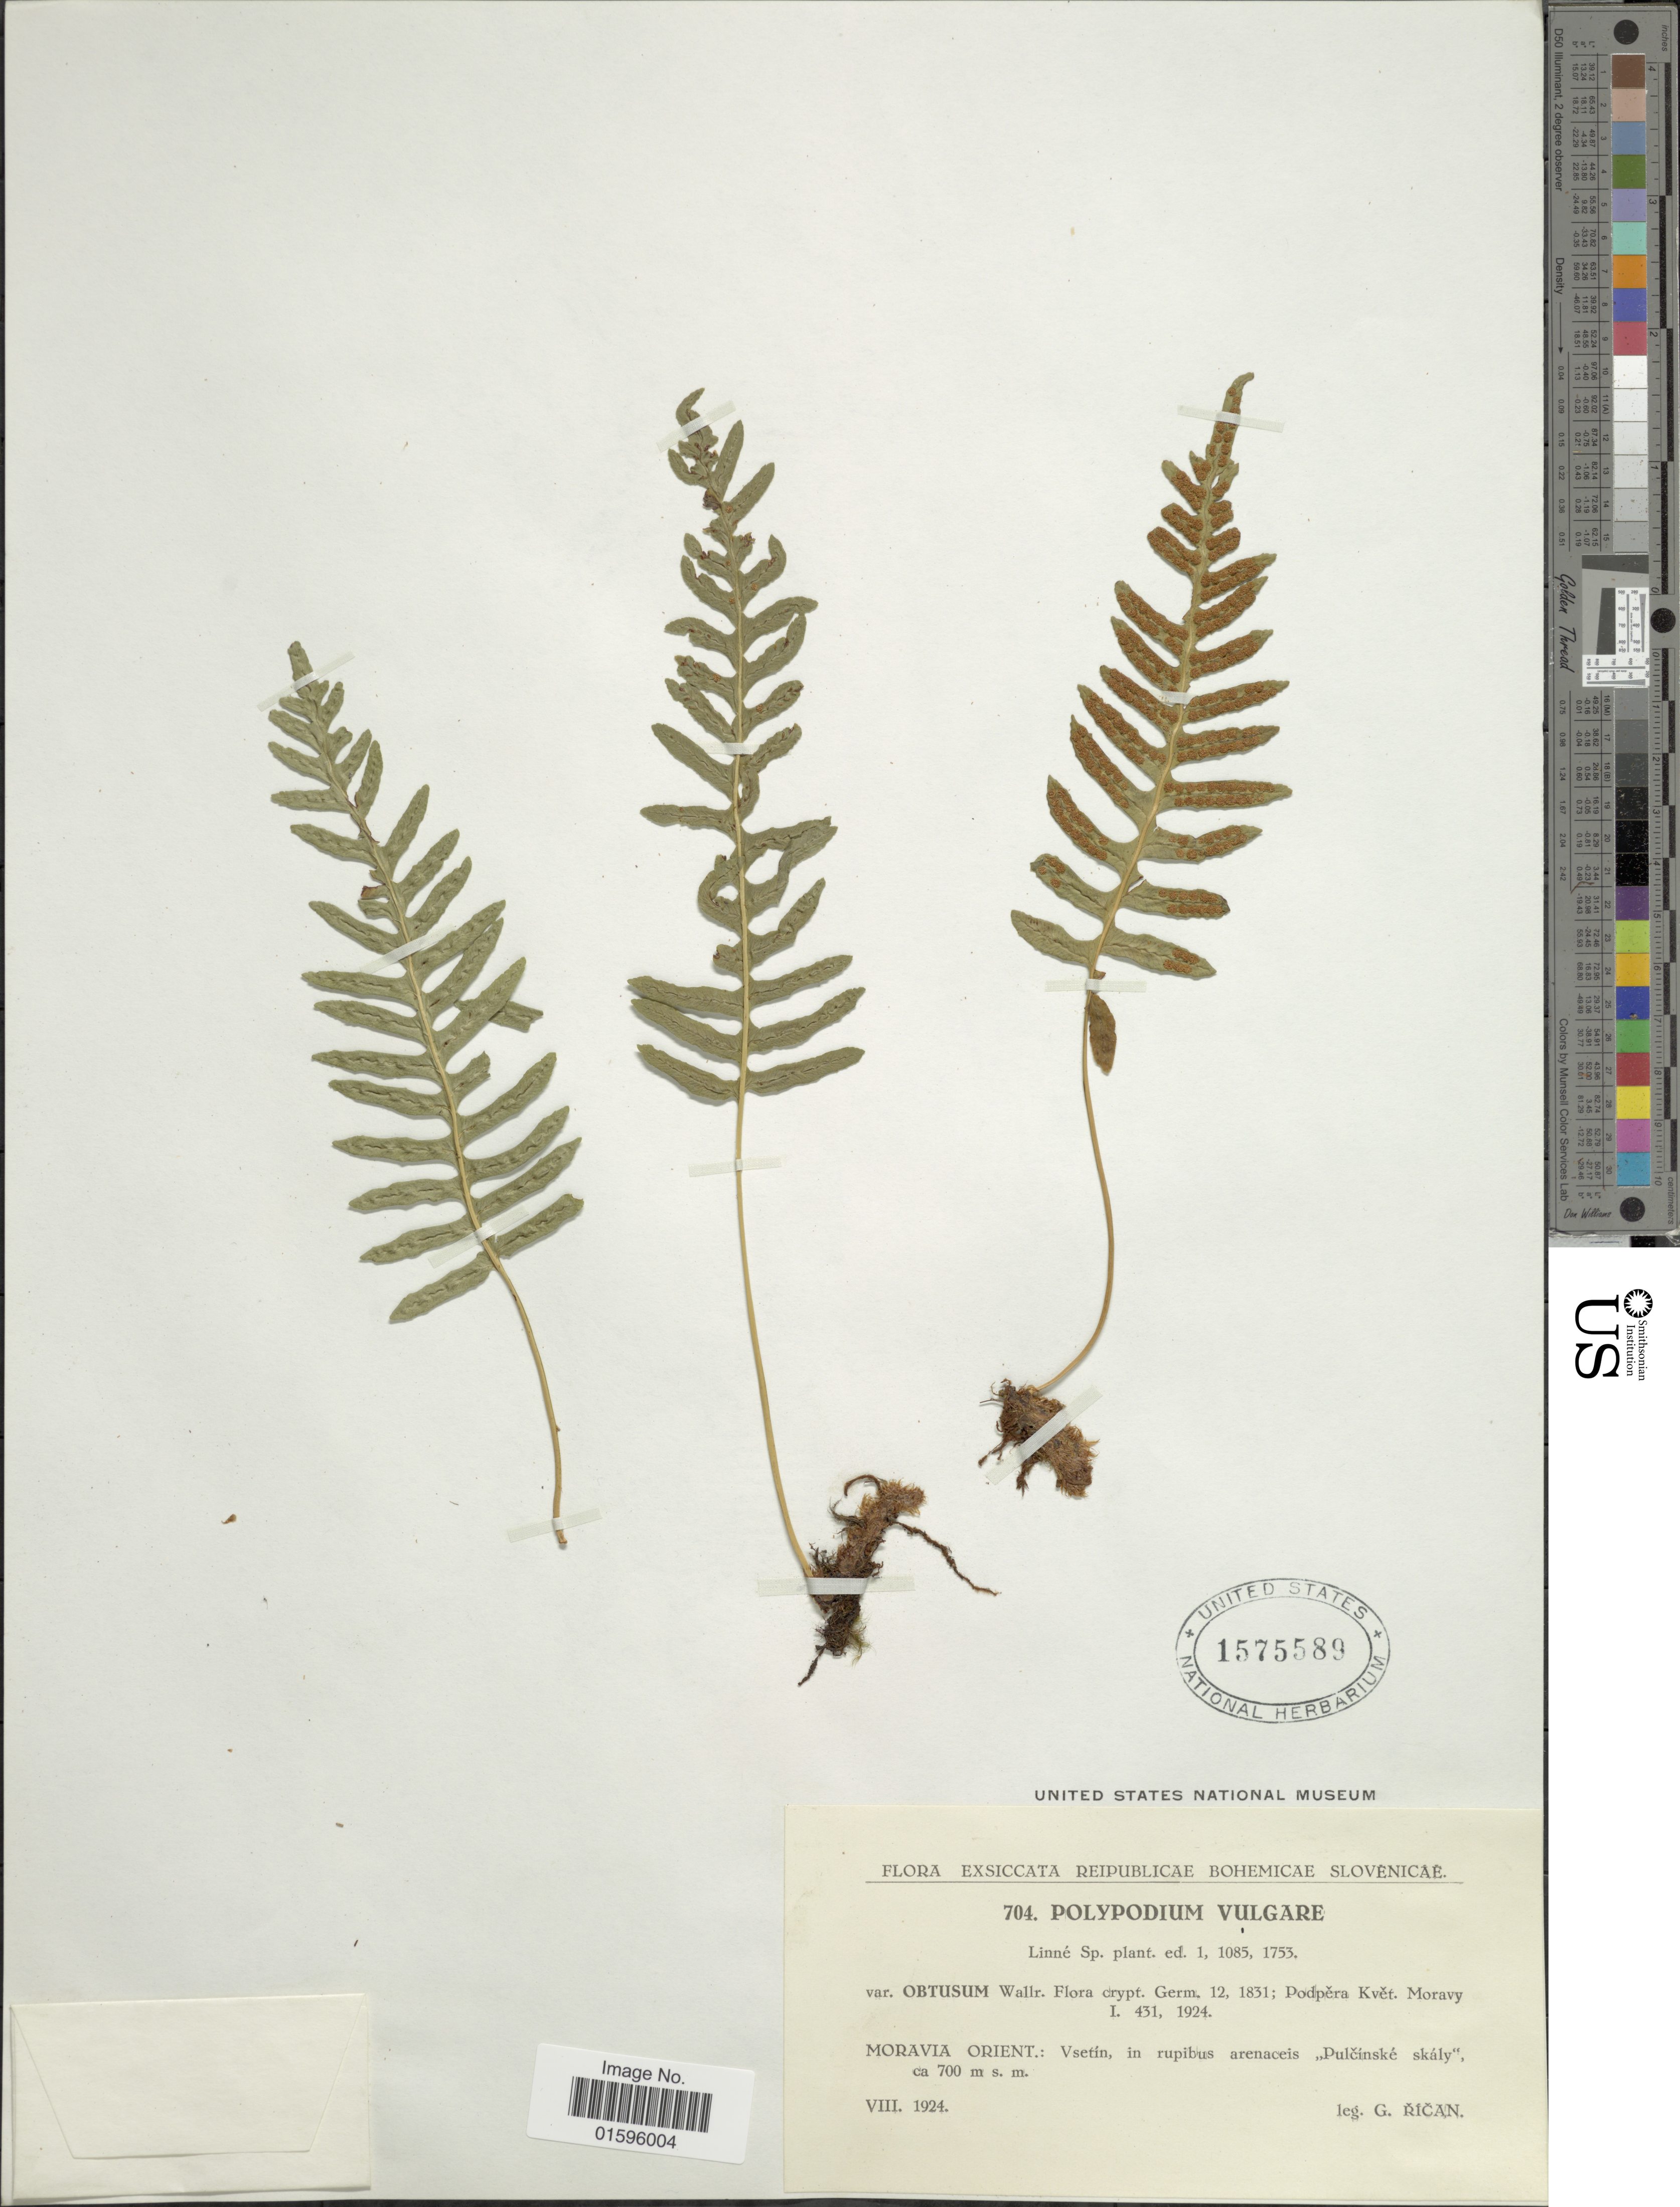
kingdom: Plantae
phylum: Tracheophyta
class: Polypodiopsida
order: Polypodiales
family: Polypodiaceae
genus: Polypodium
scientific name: Polypodium vulgare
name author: L.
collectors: G. Rican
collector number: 704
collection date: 1924-08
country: Slovakia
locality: Reipublicae Bohemicae Slovenicae, Moravia Orient.: Vsetin, in rupibus arenaceis Pulcinske skaly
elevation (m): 700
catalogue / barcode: US 1575589